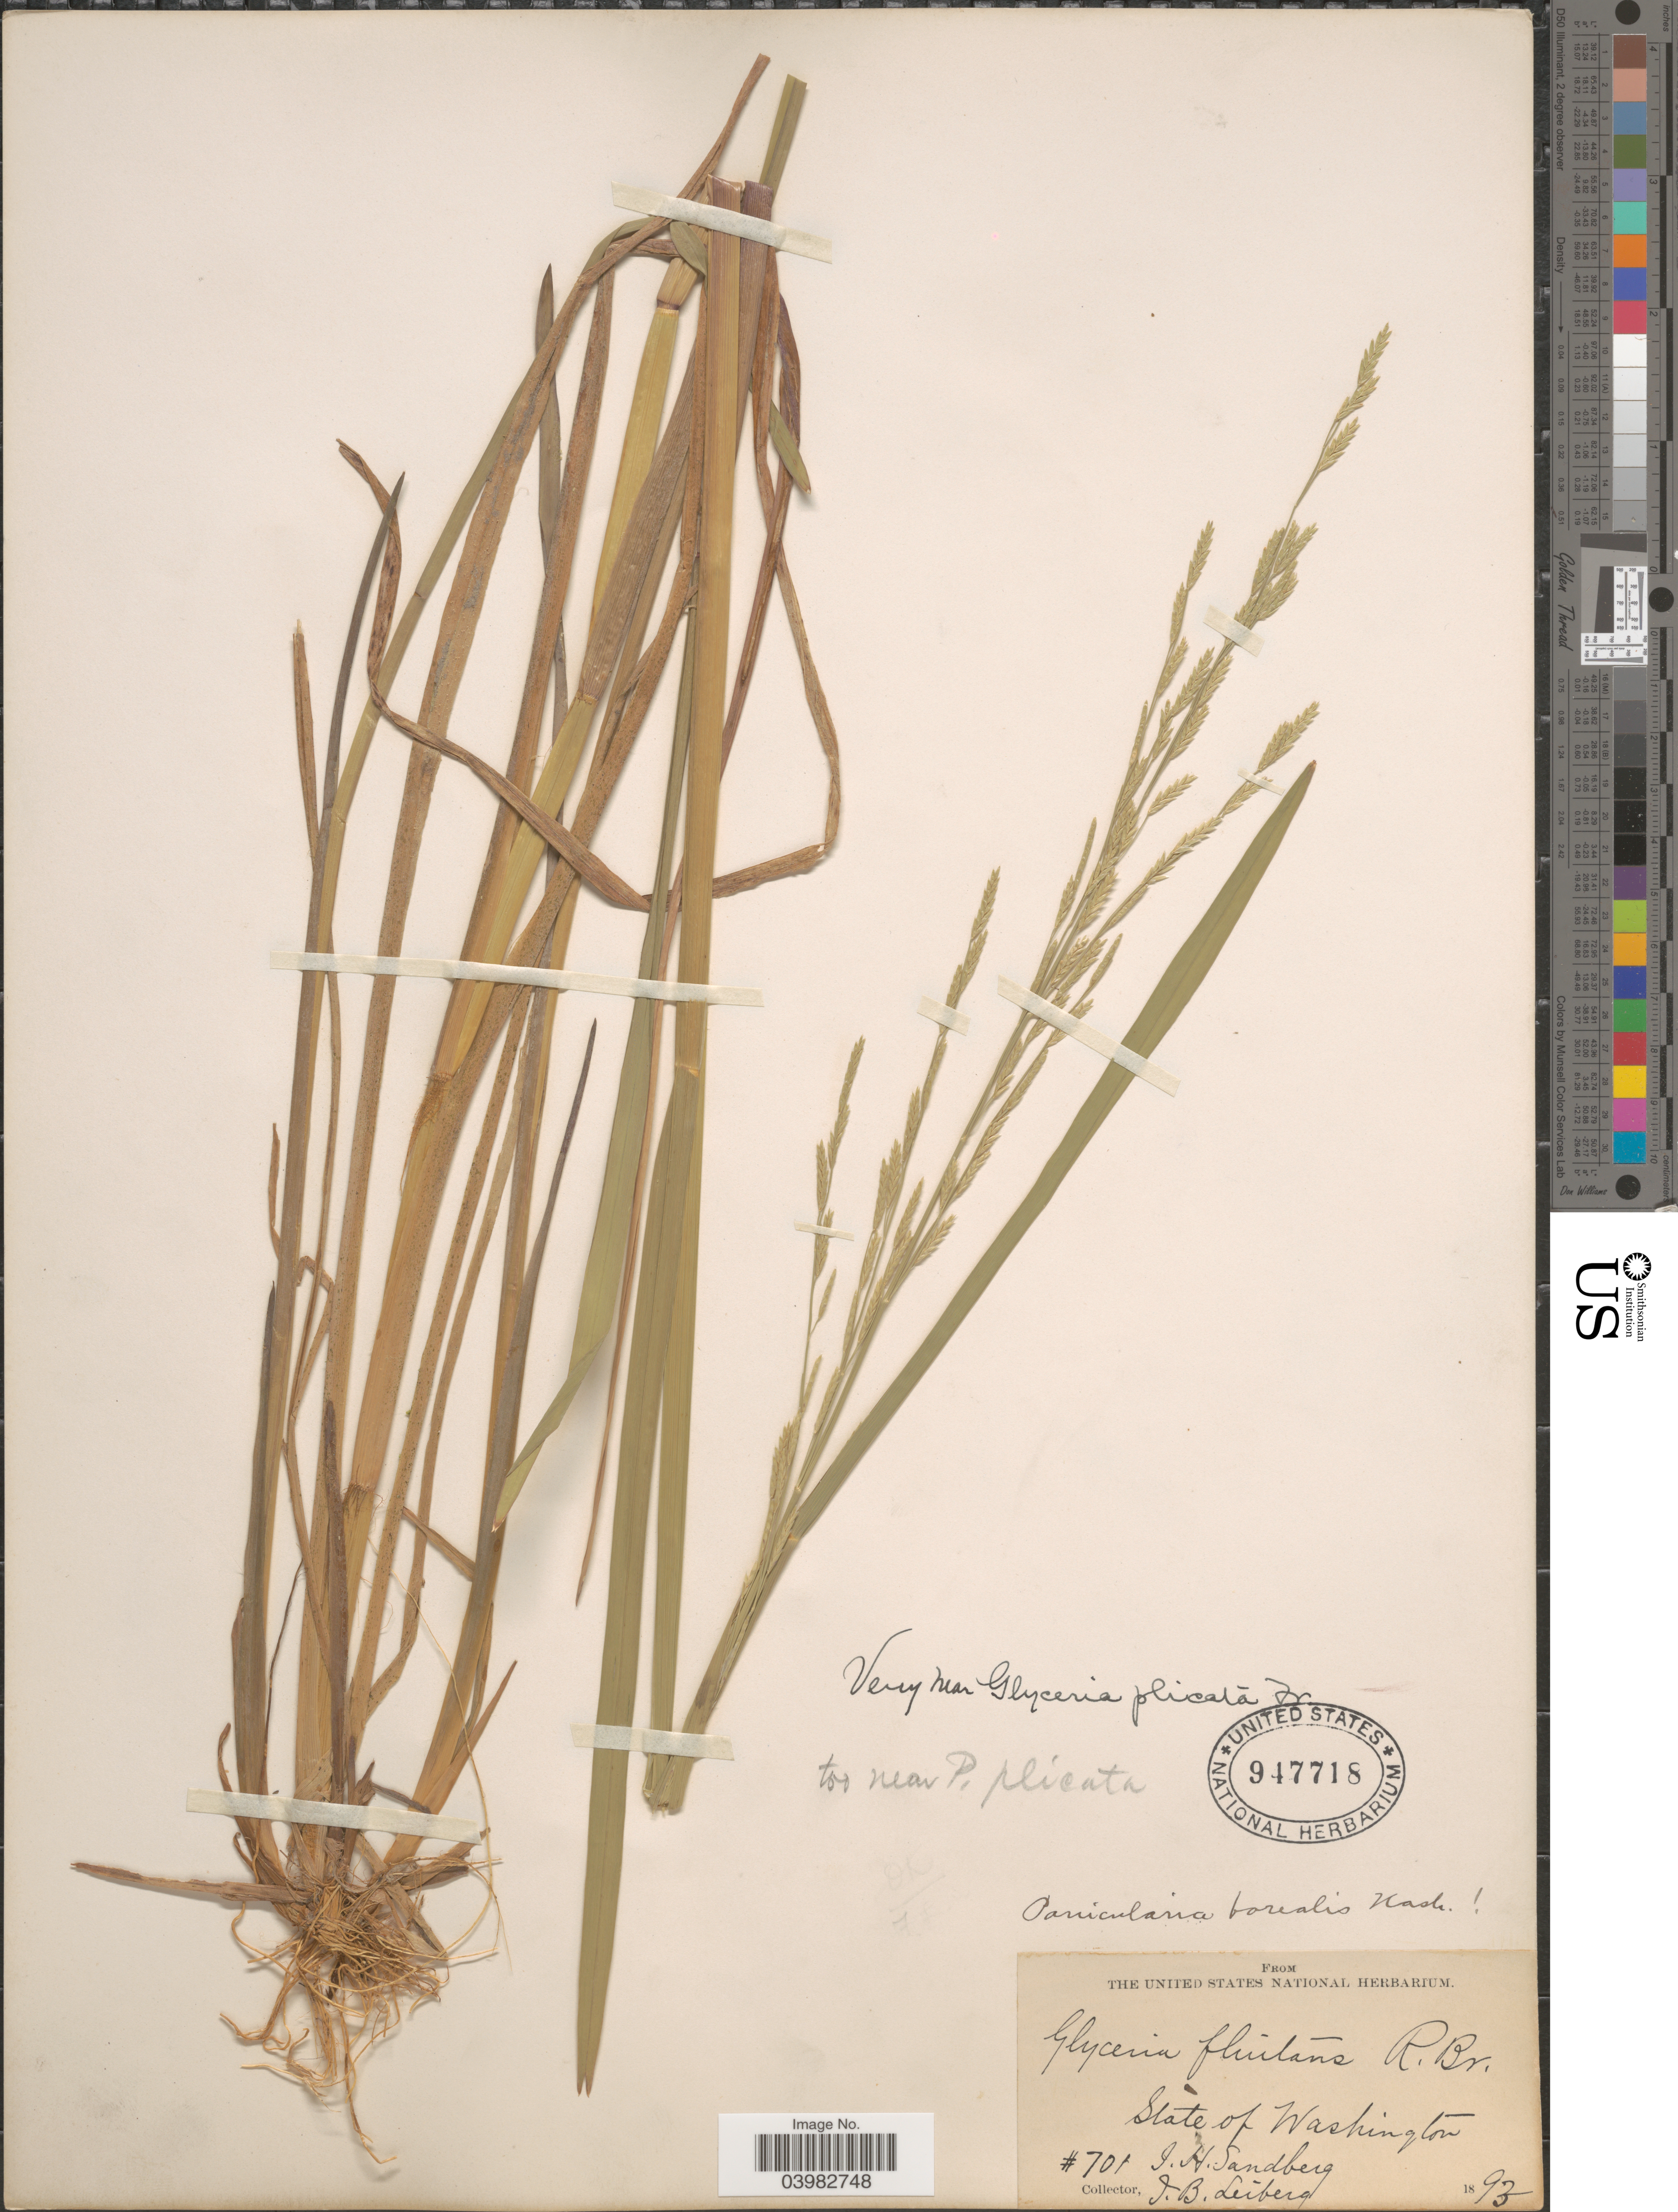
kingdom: Plantae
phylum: Tracheophyta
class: Liliopsida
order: Poales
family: Poaceae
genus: Glyceria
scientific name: Glyceria borealis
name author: (Nash) Batchelder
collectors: J. H. Sandberg & J. B. Leiberg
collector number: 701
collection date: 1893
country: United States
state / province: Washington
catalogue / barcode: US 947718